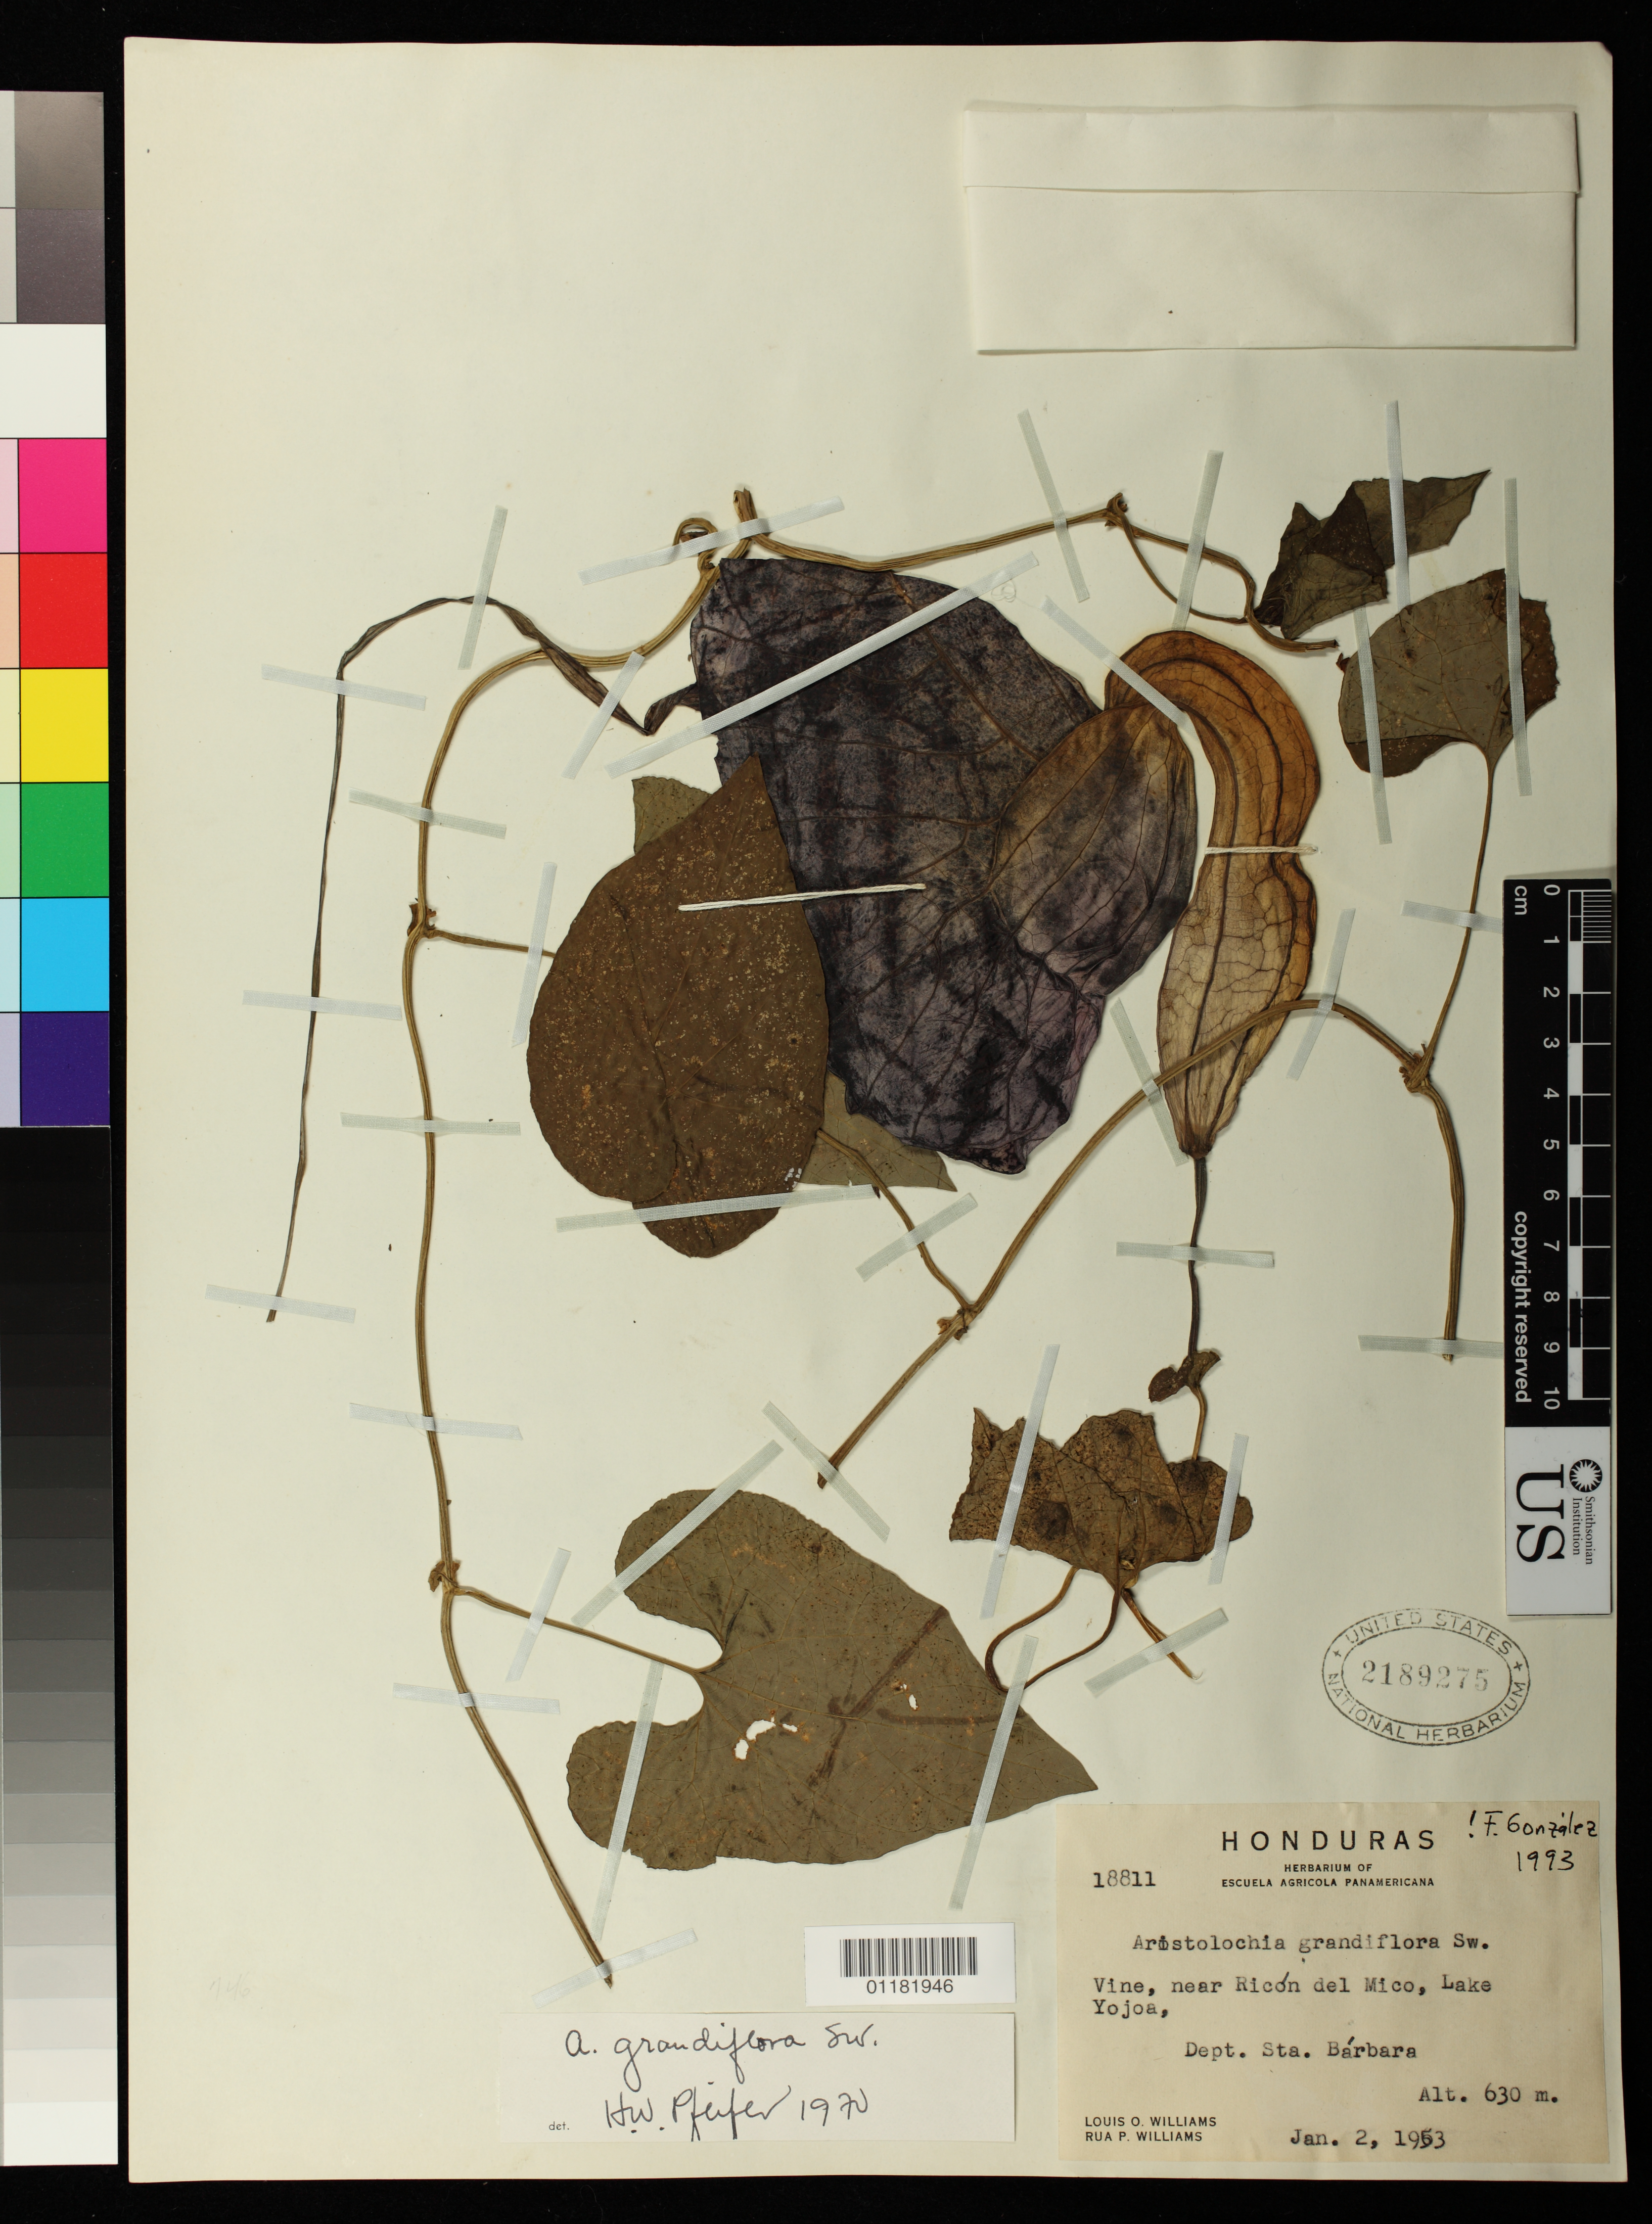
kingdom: Plantae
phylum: Tracheophyta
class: Magnoliopsida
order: Piperales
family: Aristolochiaceae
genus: Aristolochia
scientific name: Aristolochia grandiflora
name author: Sw.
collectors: L. O. Williams & R. P. Williams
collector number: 18811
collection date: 1953-01-02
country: Honduras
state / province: Santa Bárbara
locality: Near Ricon del Mico, Lake Yojoa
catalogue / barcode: US 2189275